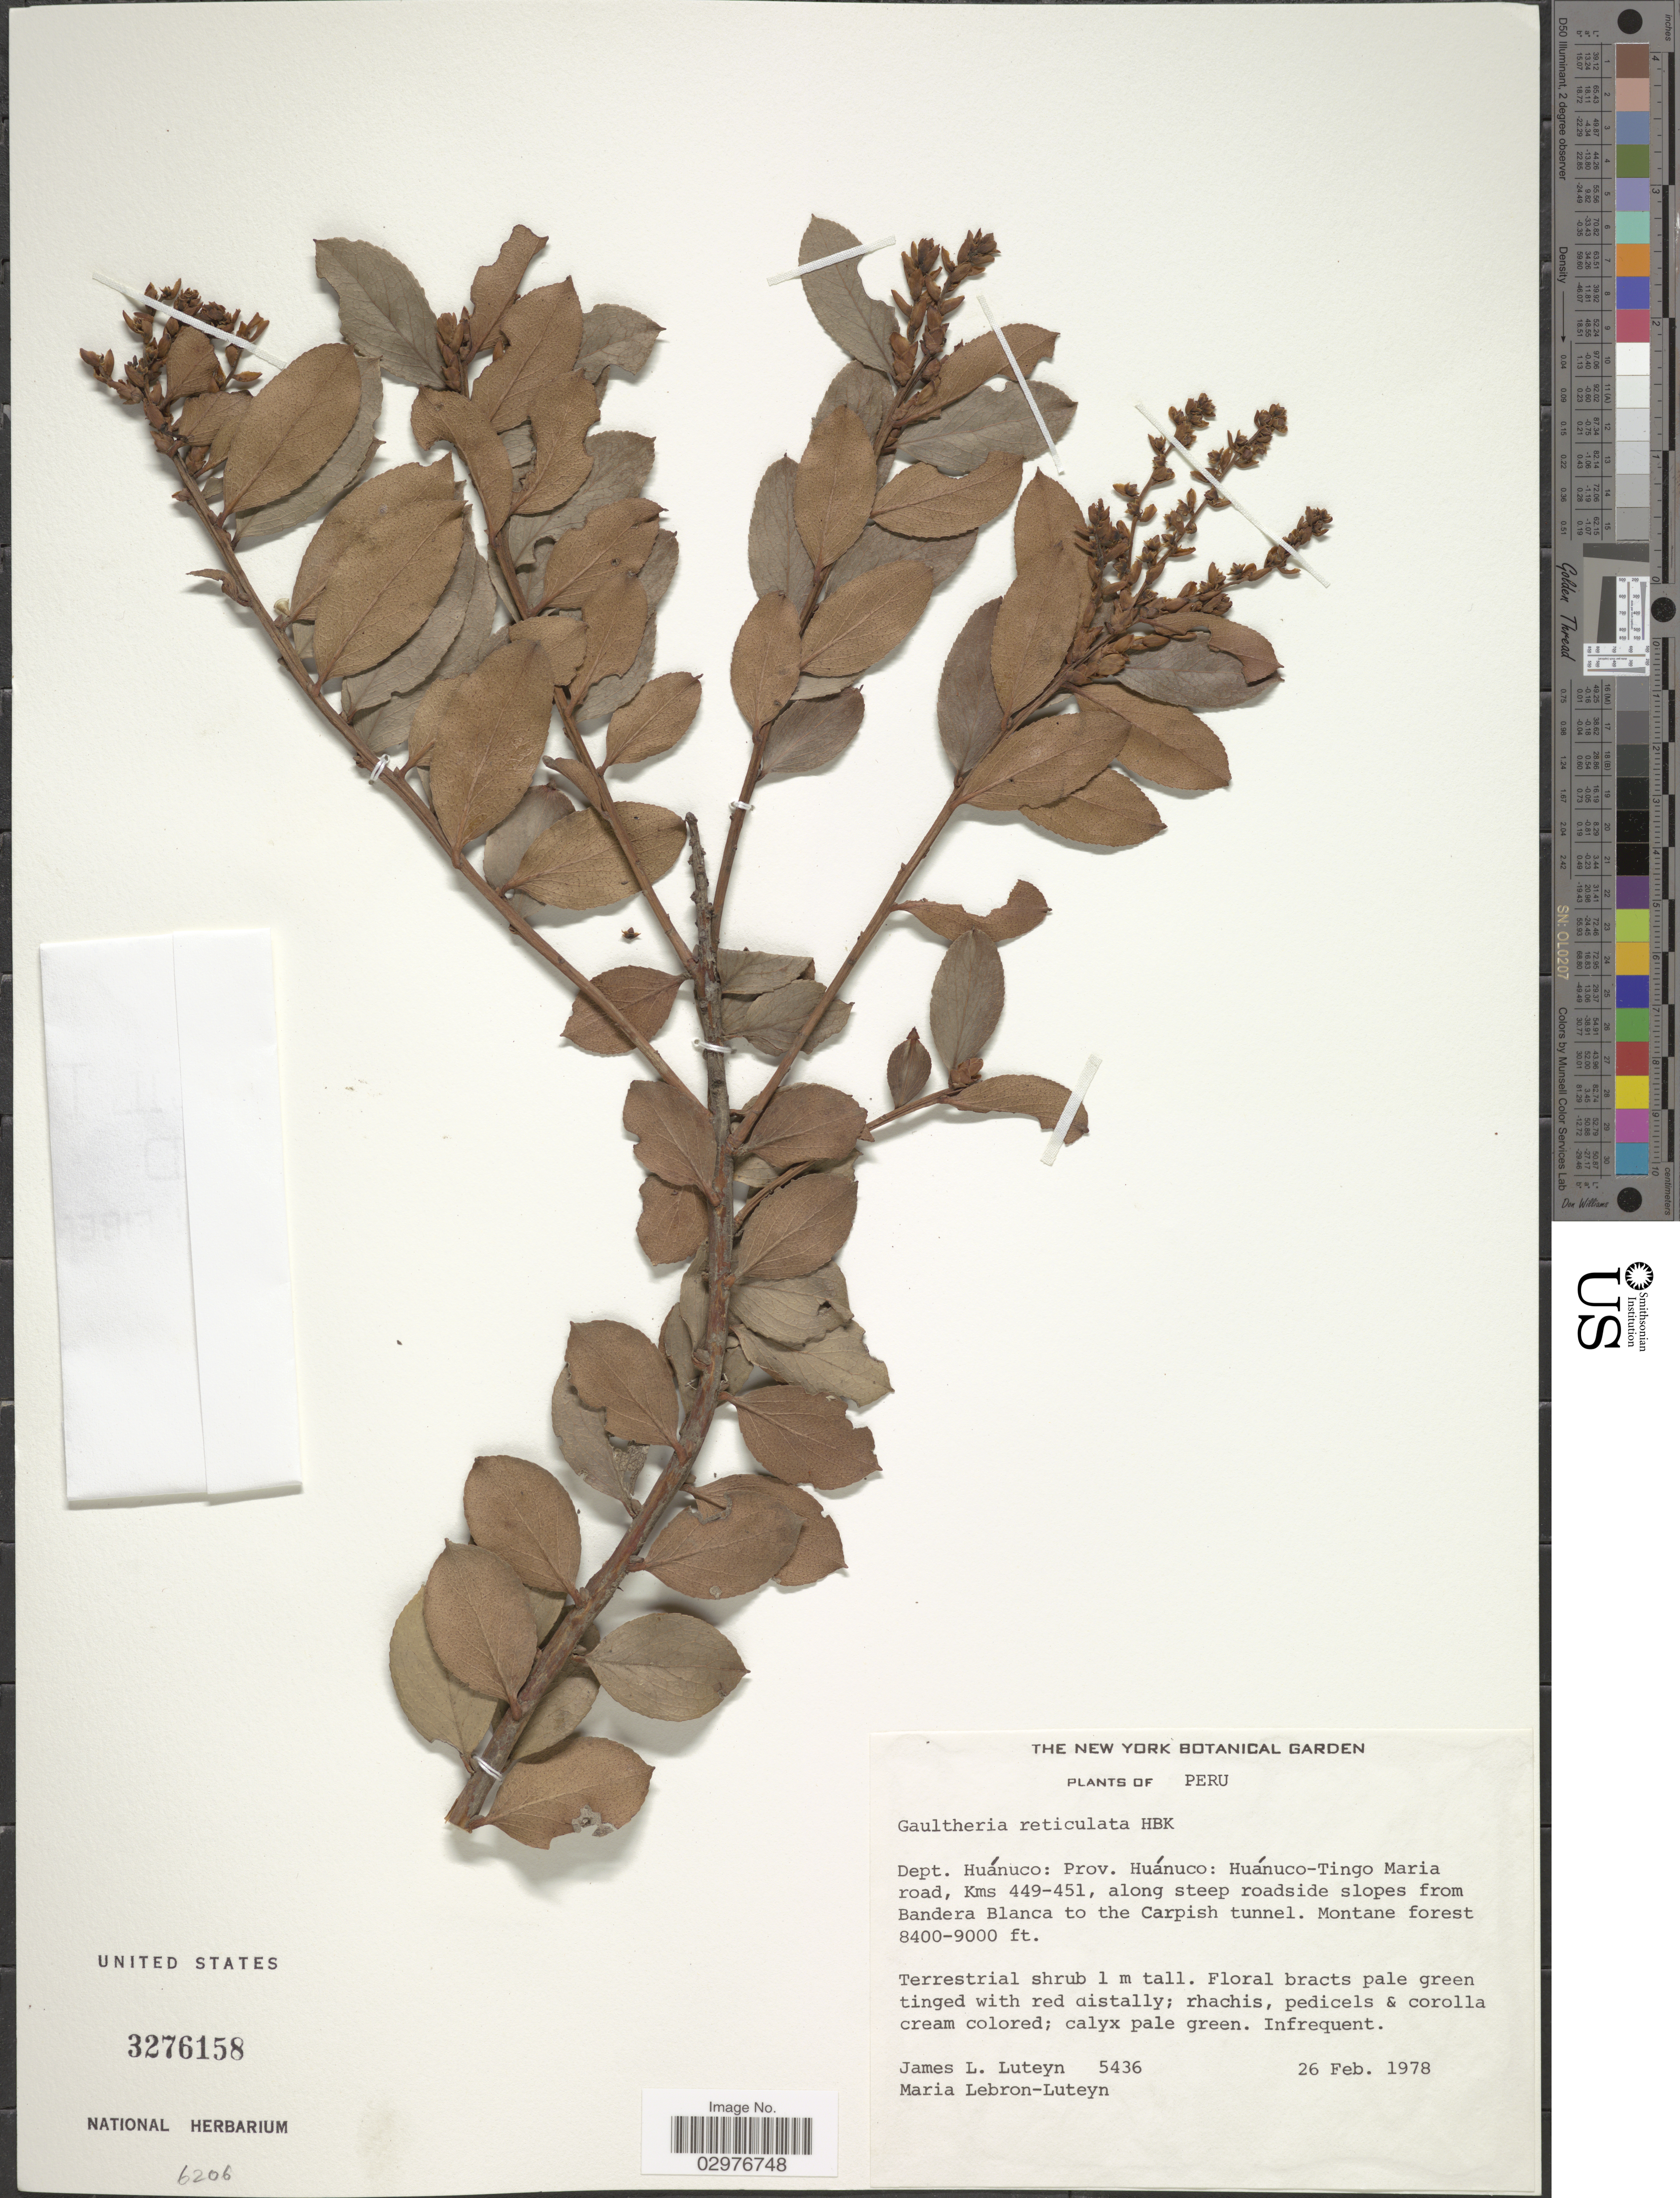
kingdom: Plantae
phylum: Tracheophyta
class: Magnoliopsida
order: Ericales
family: Ericaceae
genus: Gaultheria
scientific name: Gaultheria reticulata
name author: Kunth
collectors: J. Luteyn & M. L. Lebrón-Luteyn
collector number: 5436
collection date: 1978-02-26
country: Peru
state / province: Huánuco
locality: Dept. Huánuco: Prov. Huánuco: Huánuco-Tingo Maria road, Kms 449-451, along steeo roadside slopes from Bandera Blanca to the Carpish tunnel.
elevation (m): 2560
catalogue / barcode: US 3276158